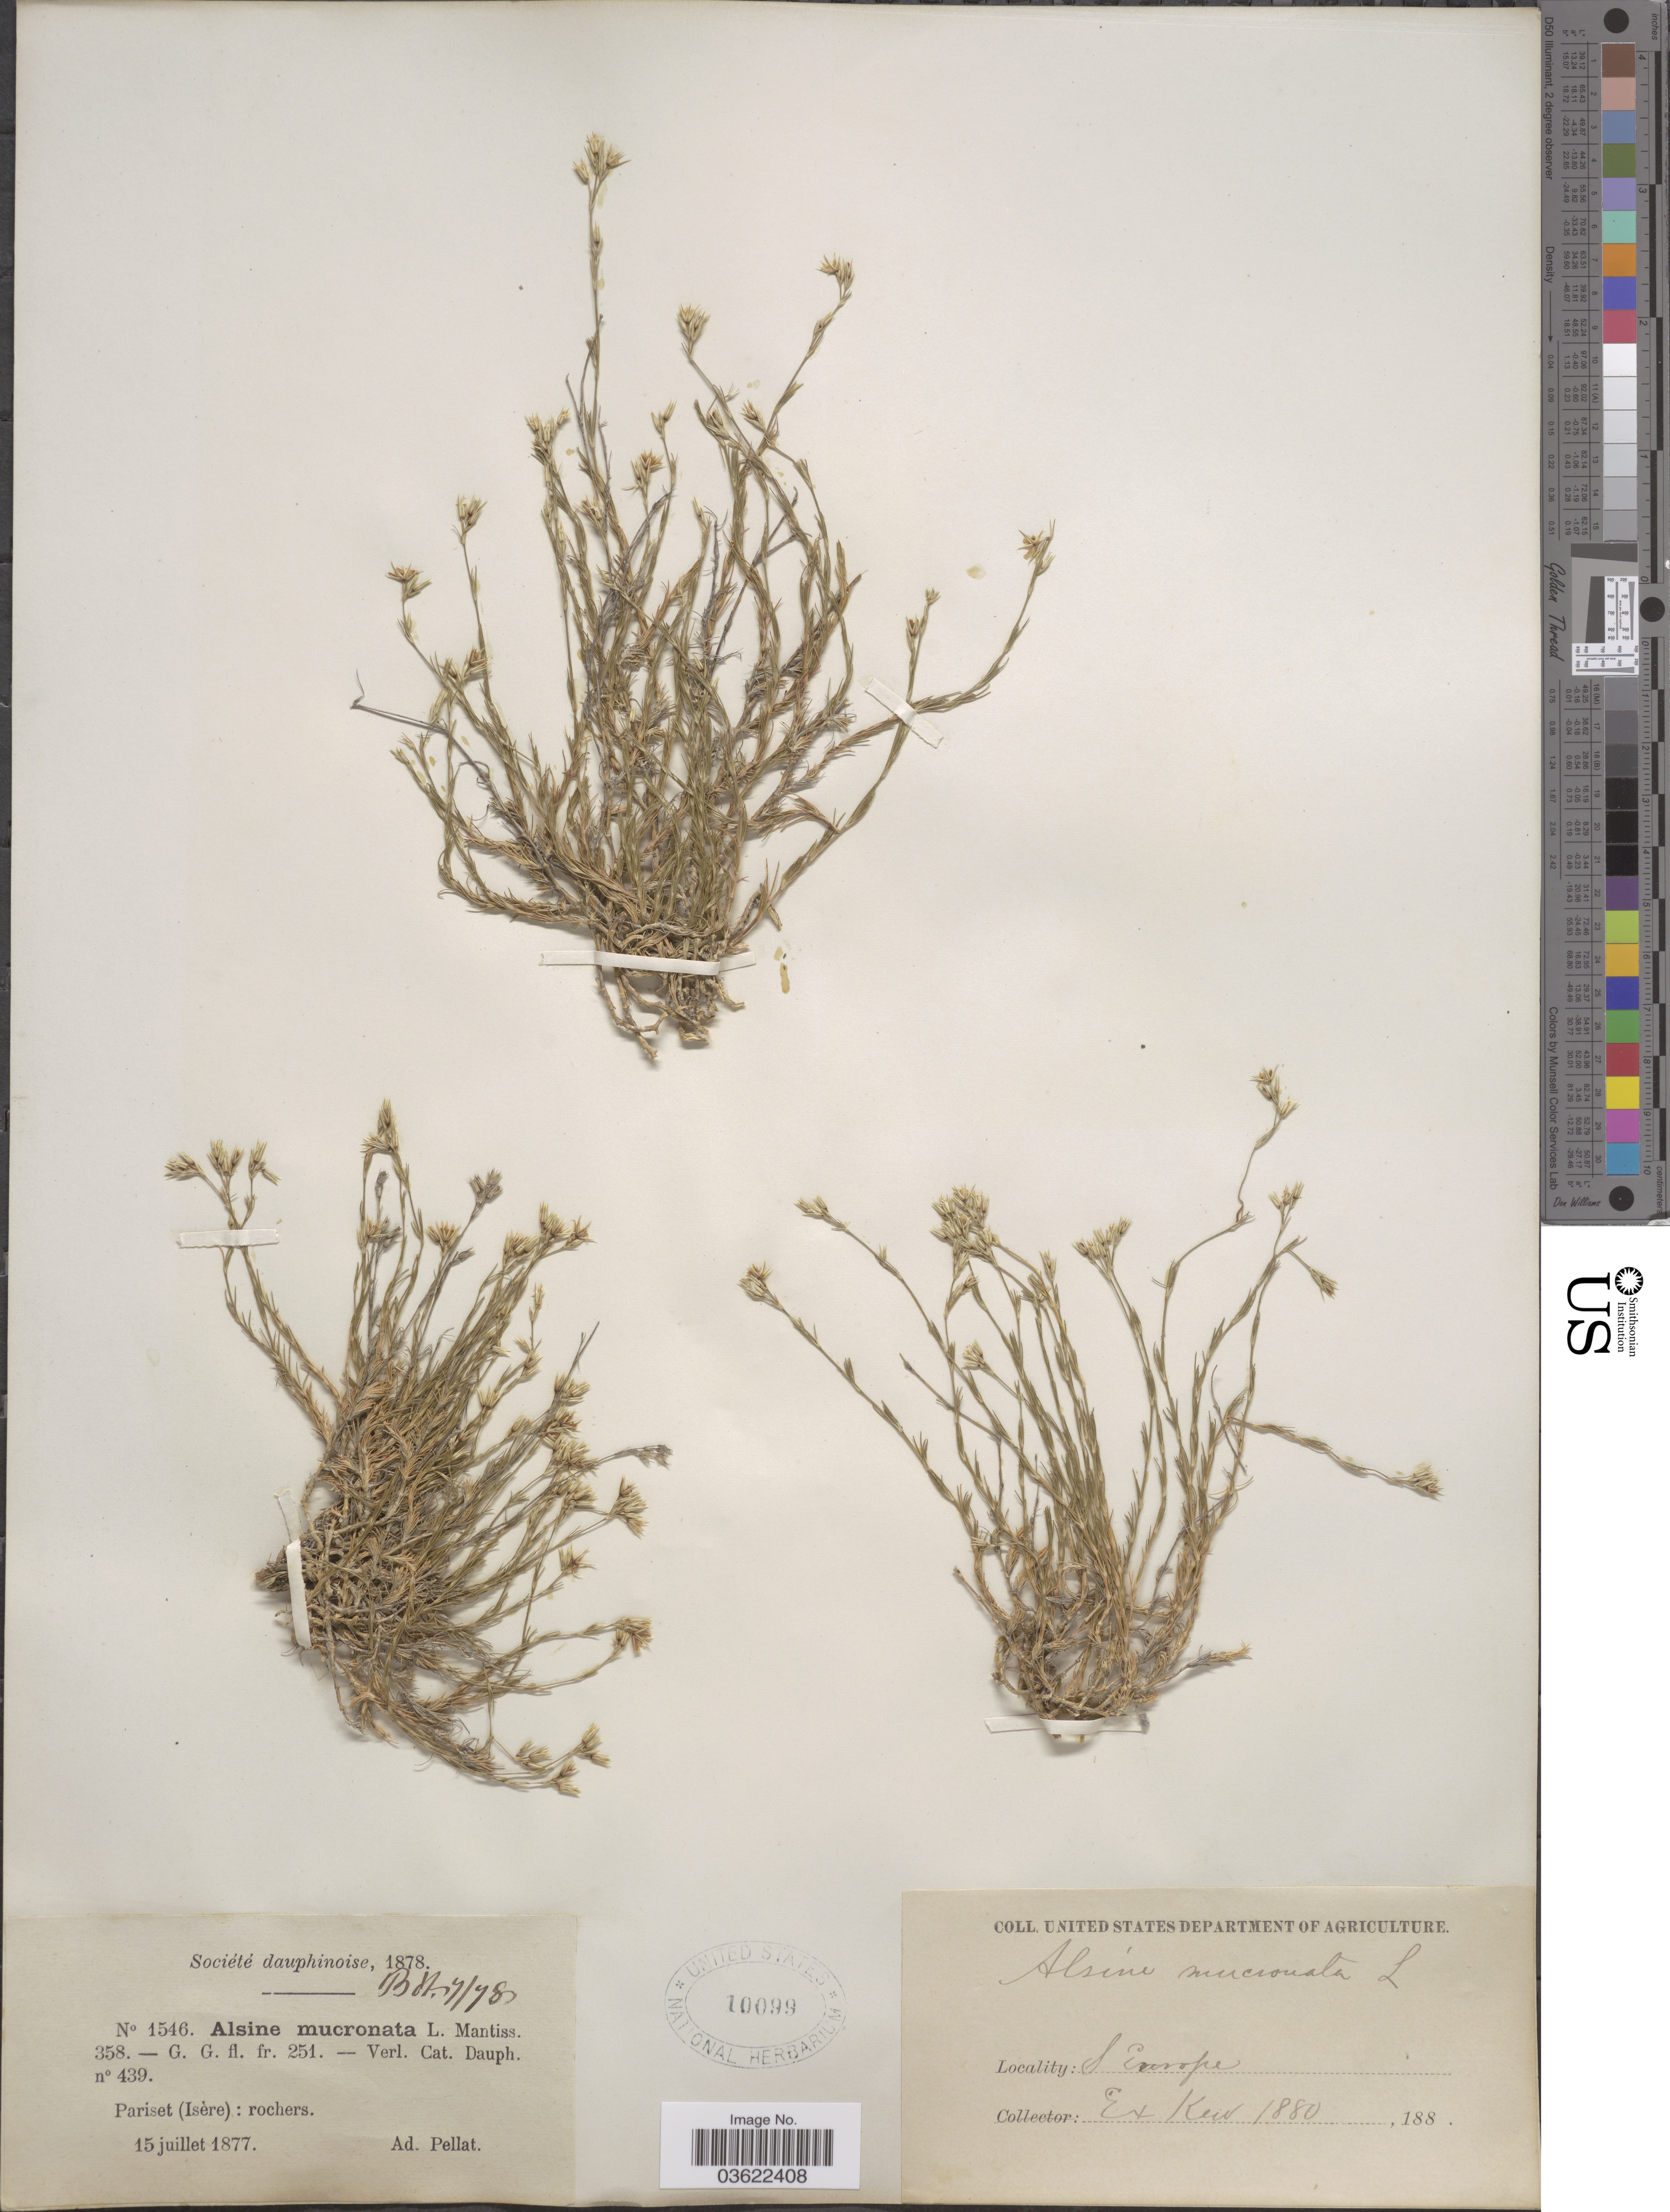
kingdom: Plantae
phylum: Tracheophyta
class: Magnoliopsida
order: Caryophyllales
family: Caryophyllaceae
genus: Arenaria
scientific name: Arenaria mucronata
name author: L.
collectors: A. Pellat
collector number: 1546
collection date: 1877-07-15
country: France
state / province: Auvergne-Rhône-Alpes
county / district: Isère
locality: Pariset (Isère): rochers. S. Europe.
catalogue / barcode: US 10099